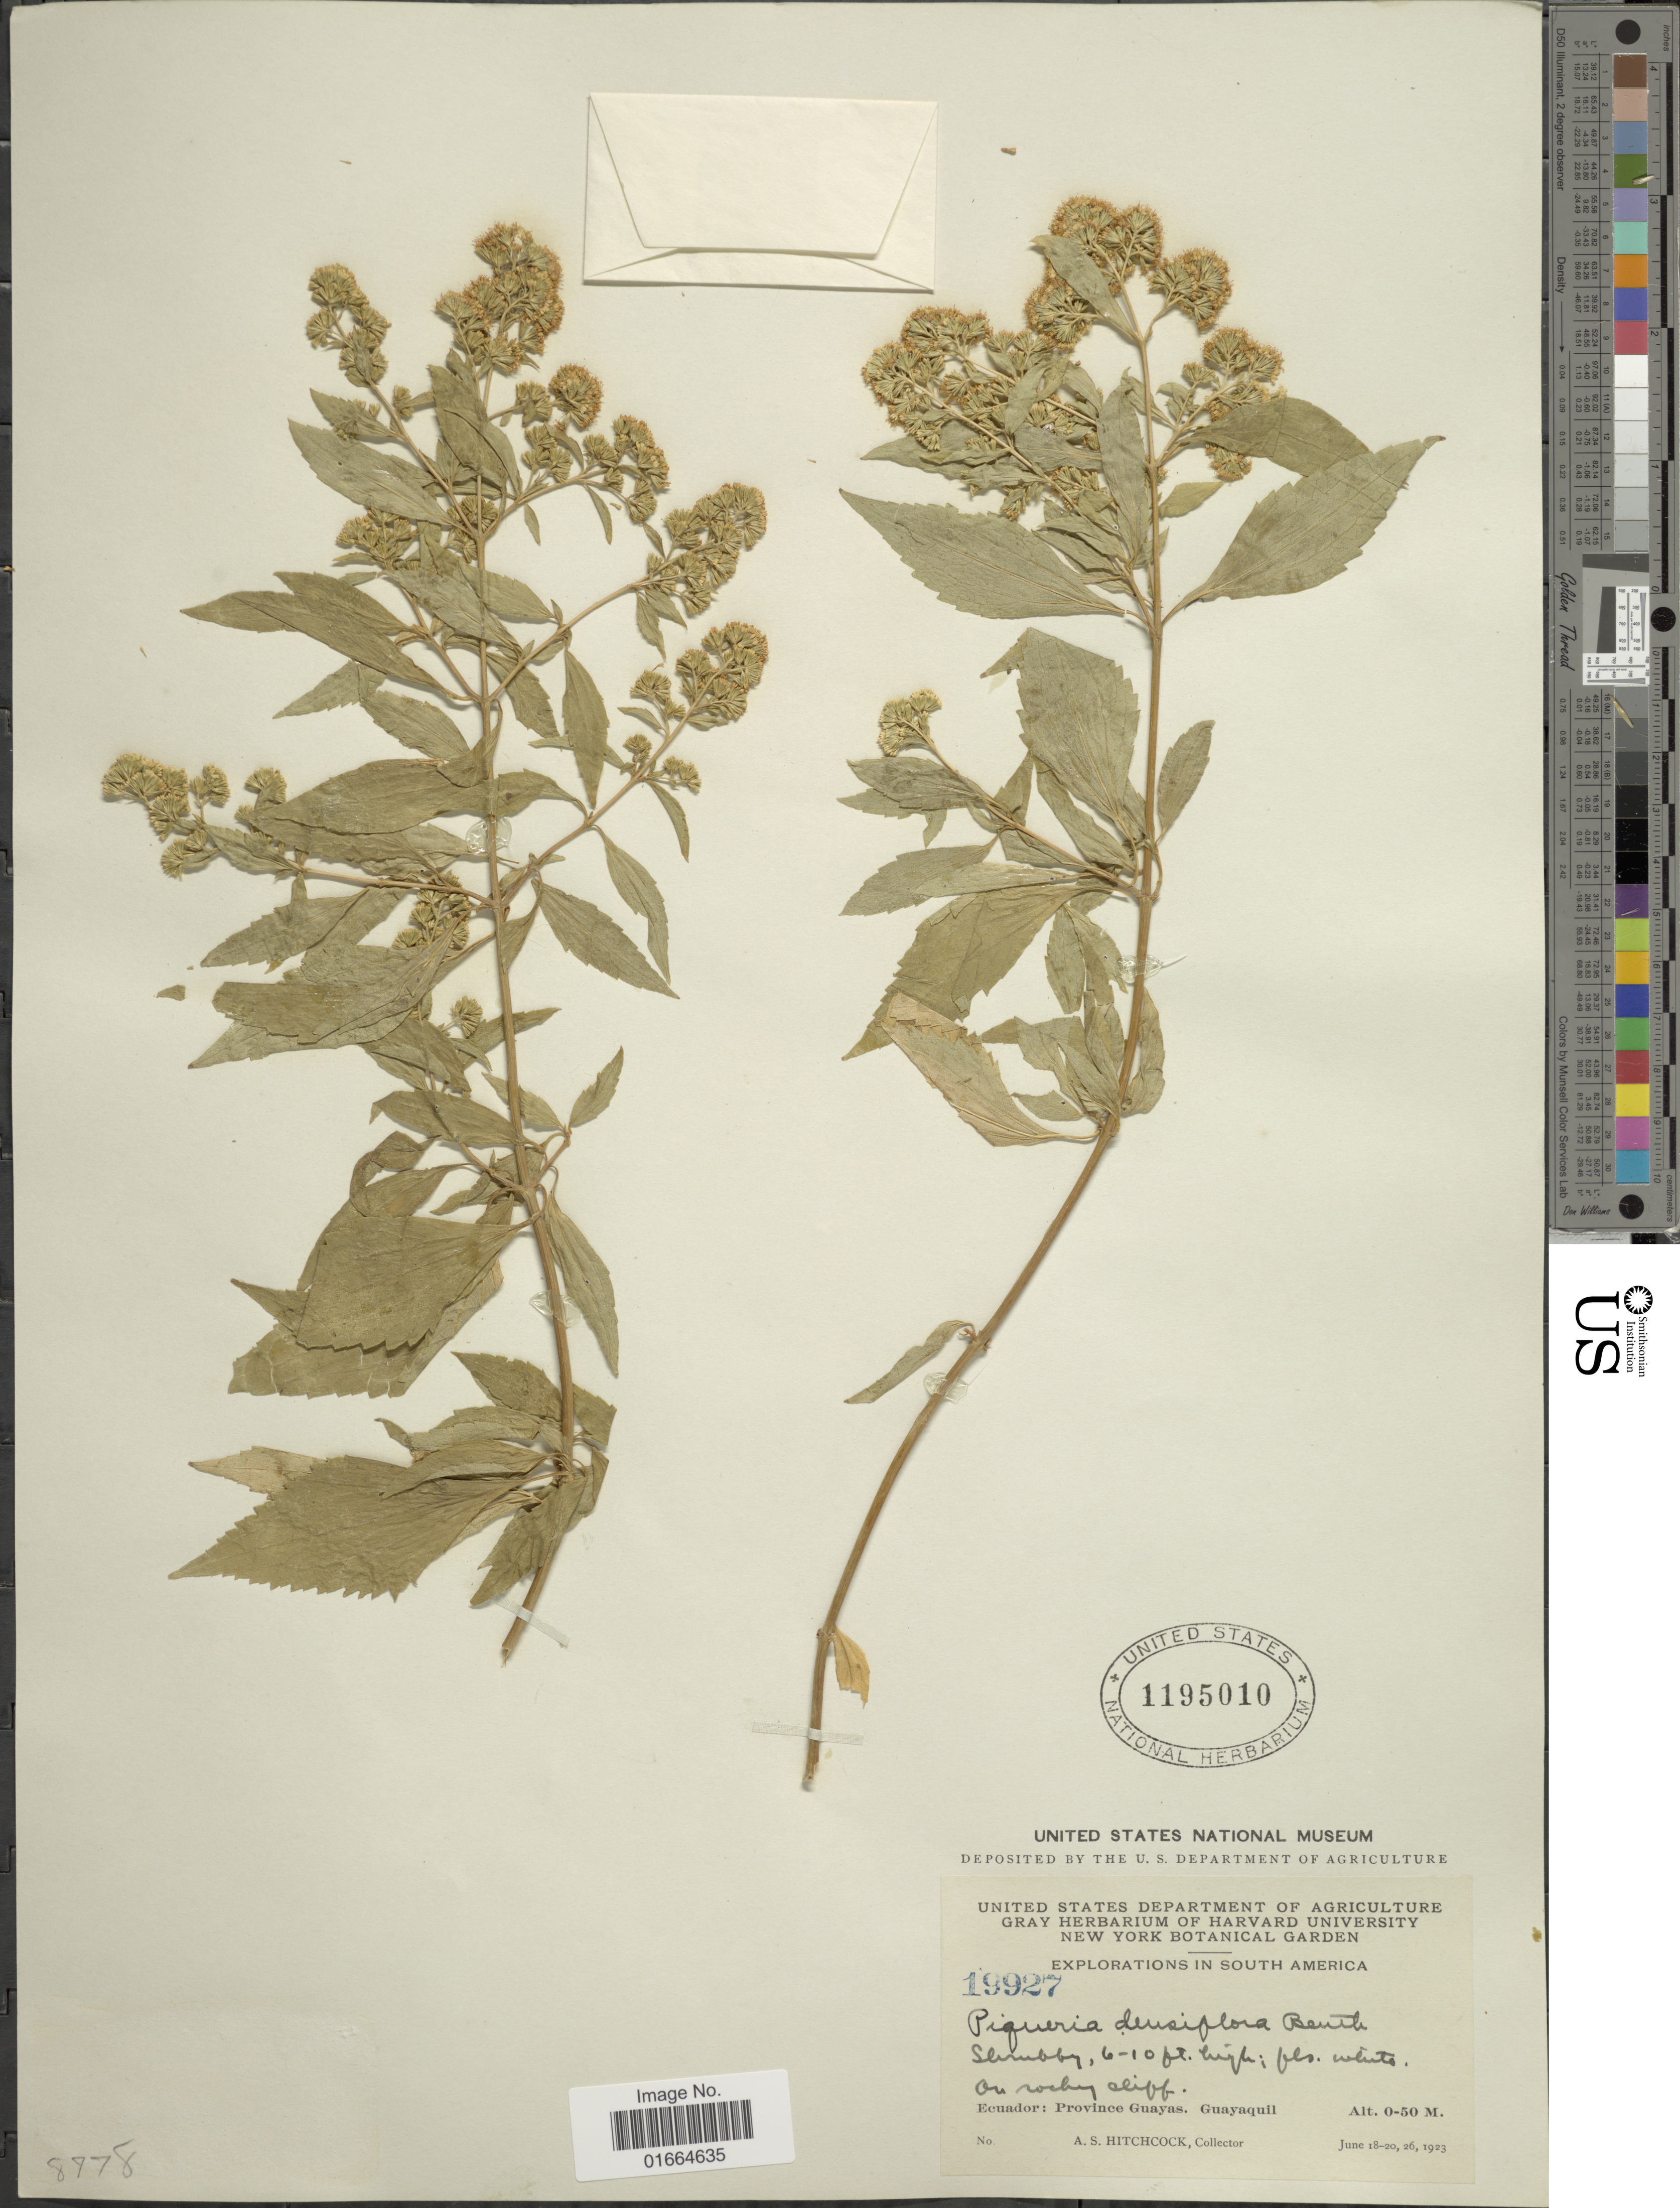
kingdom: Plantae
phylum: Tracheophyta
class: Magnoliopsida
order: Asterales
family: Asteraceae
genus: Ophryosporus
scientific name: Ophryosporus densiflorus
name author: (Benth.) R.M. King & H. Rob.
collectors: A. S. Hitchcock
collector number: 19927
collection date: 1923-06-18/1923-06-26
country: Ecuador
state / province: Guayas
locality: Ecuador: Province Guayas, Guayaquil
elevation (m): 0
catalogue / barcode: US 1195010